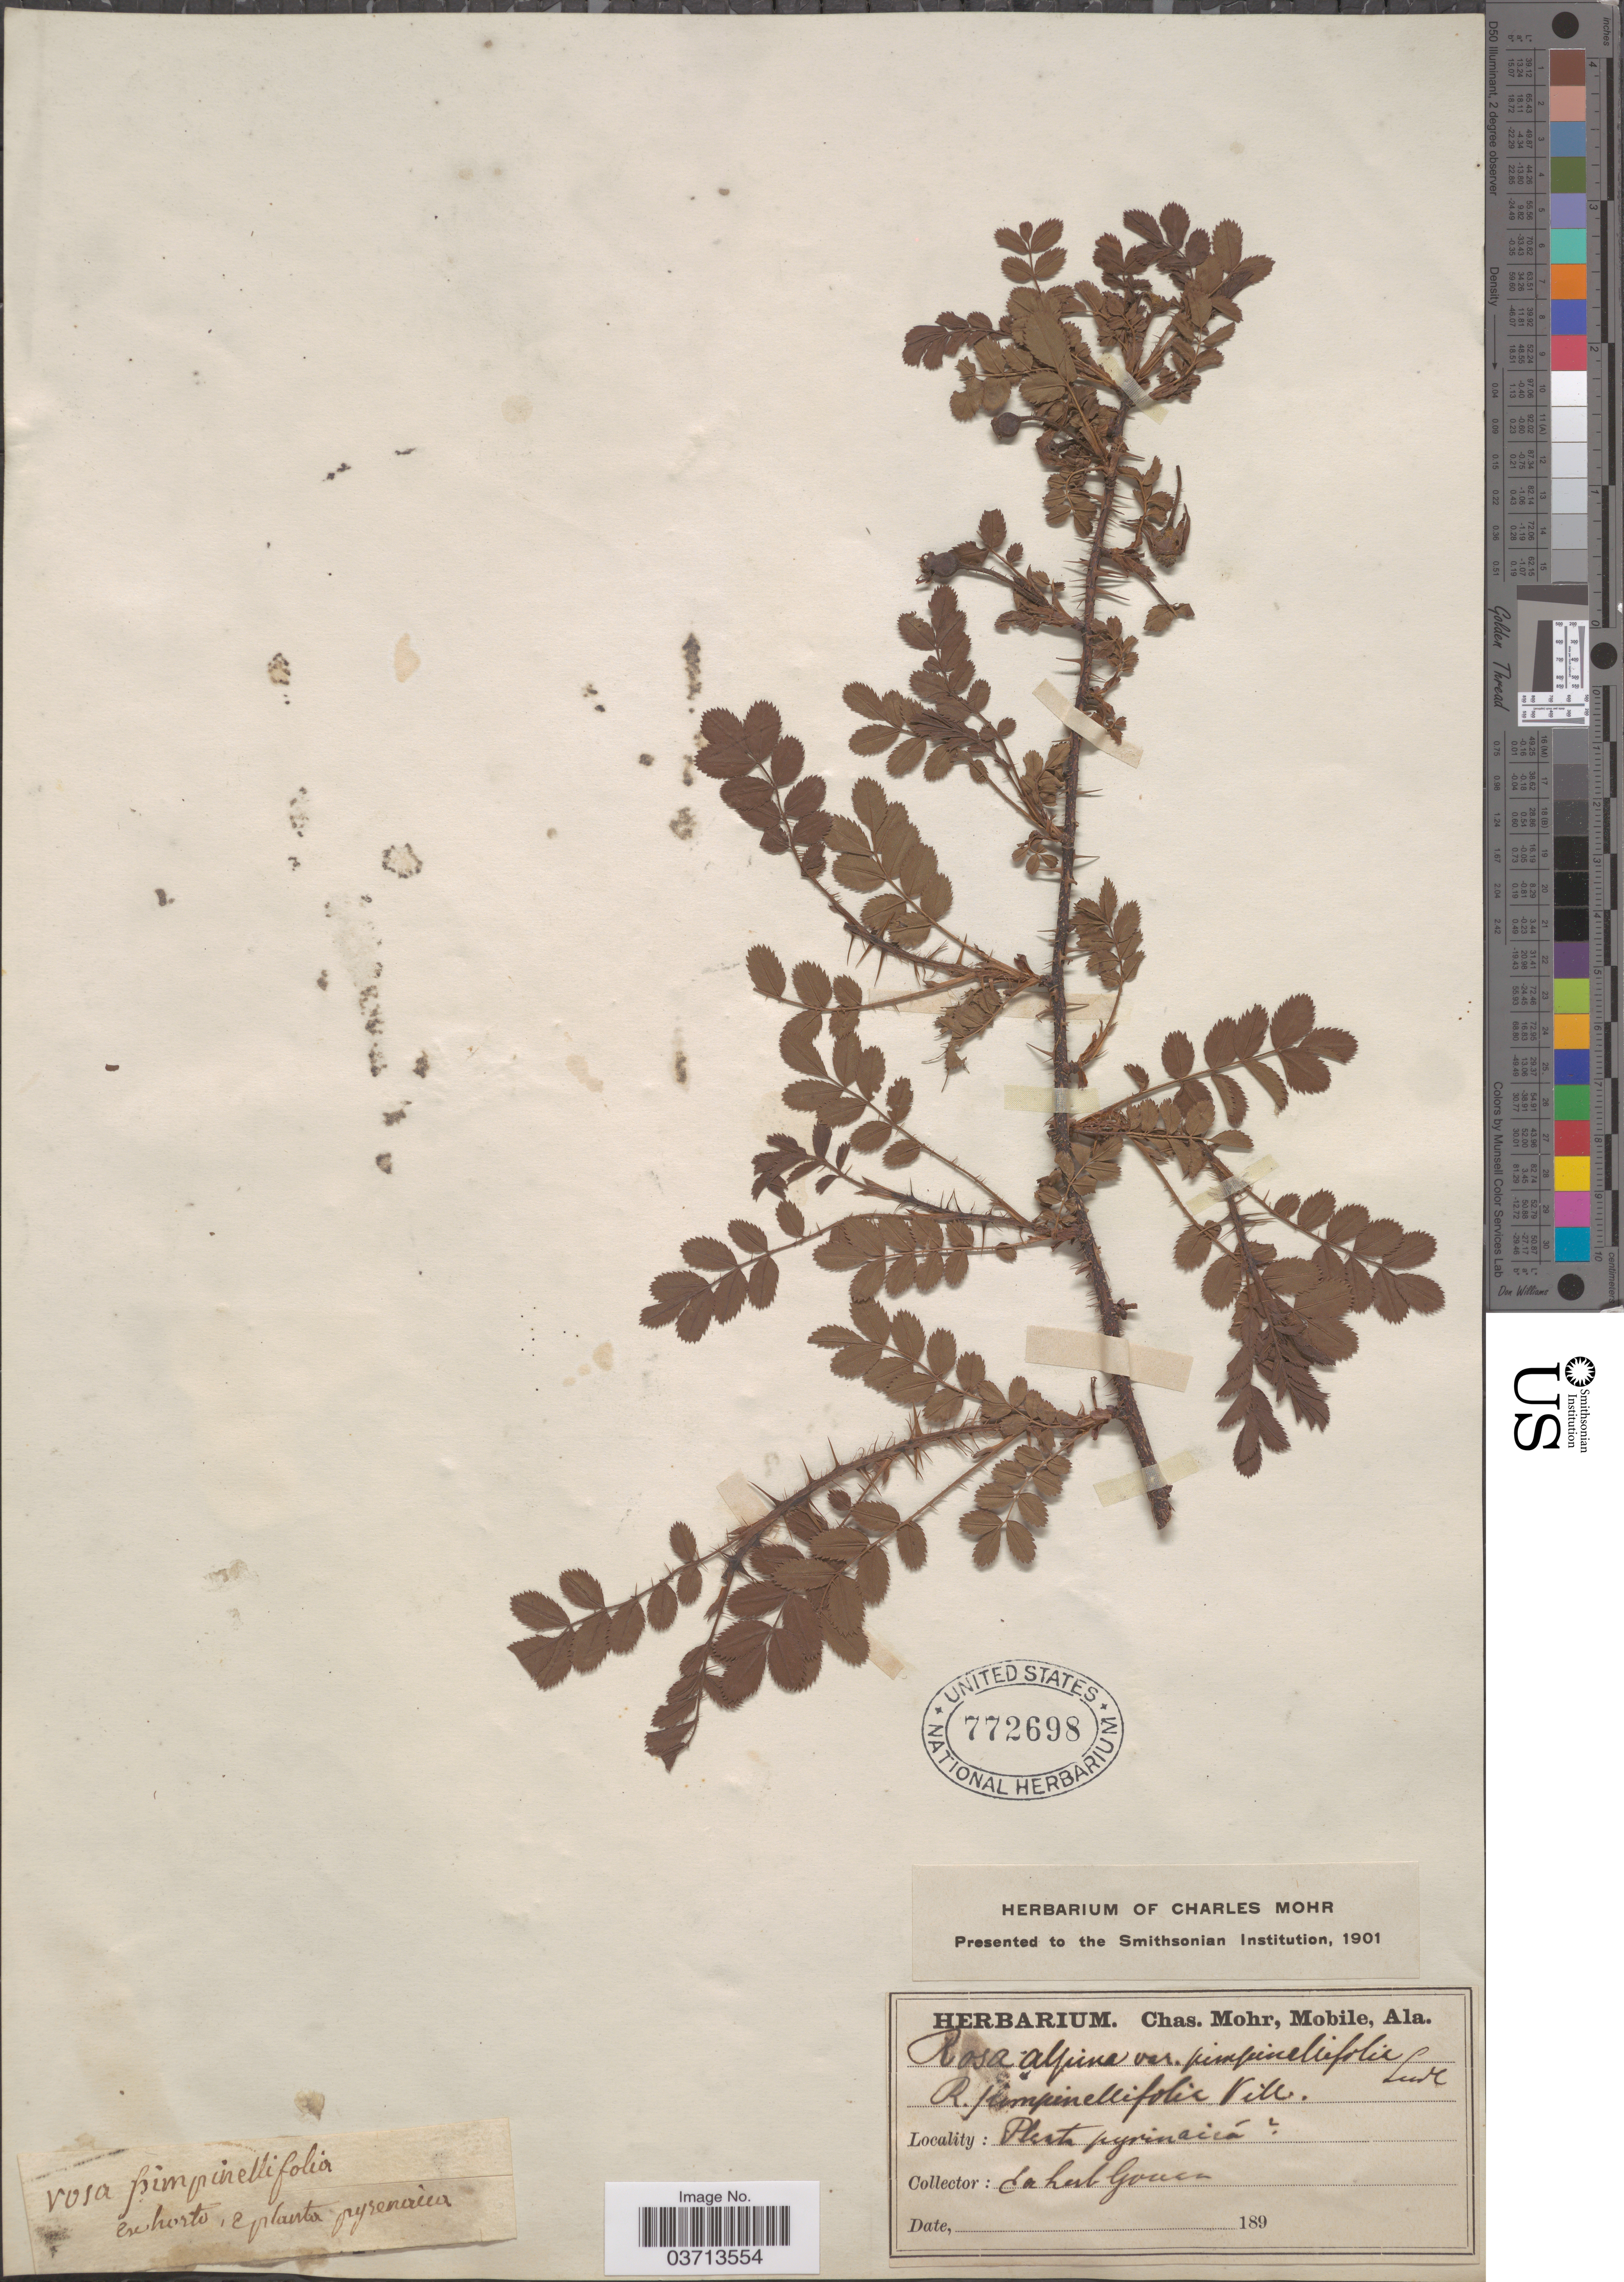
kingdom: Plantae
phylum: Tracheophyta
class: Magnoliopsida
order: Rosales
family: Rosaceae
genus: Rosa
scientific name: Rosa pimpinellifolia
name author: L.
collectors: ex herb. Gouan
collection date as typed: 189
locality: Ex horto, E planta pyrenvilla. [interpreted]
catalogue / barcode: US 772698